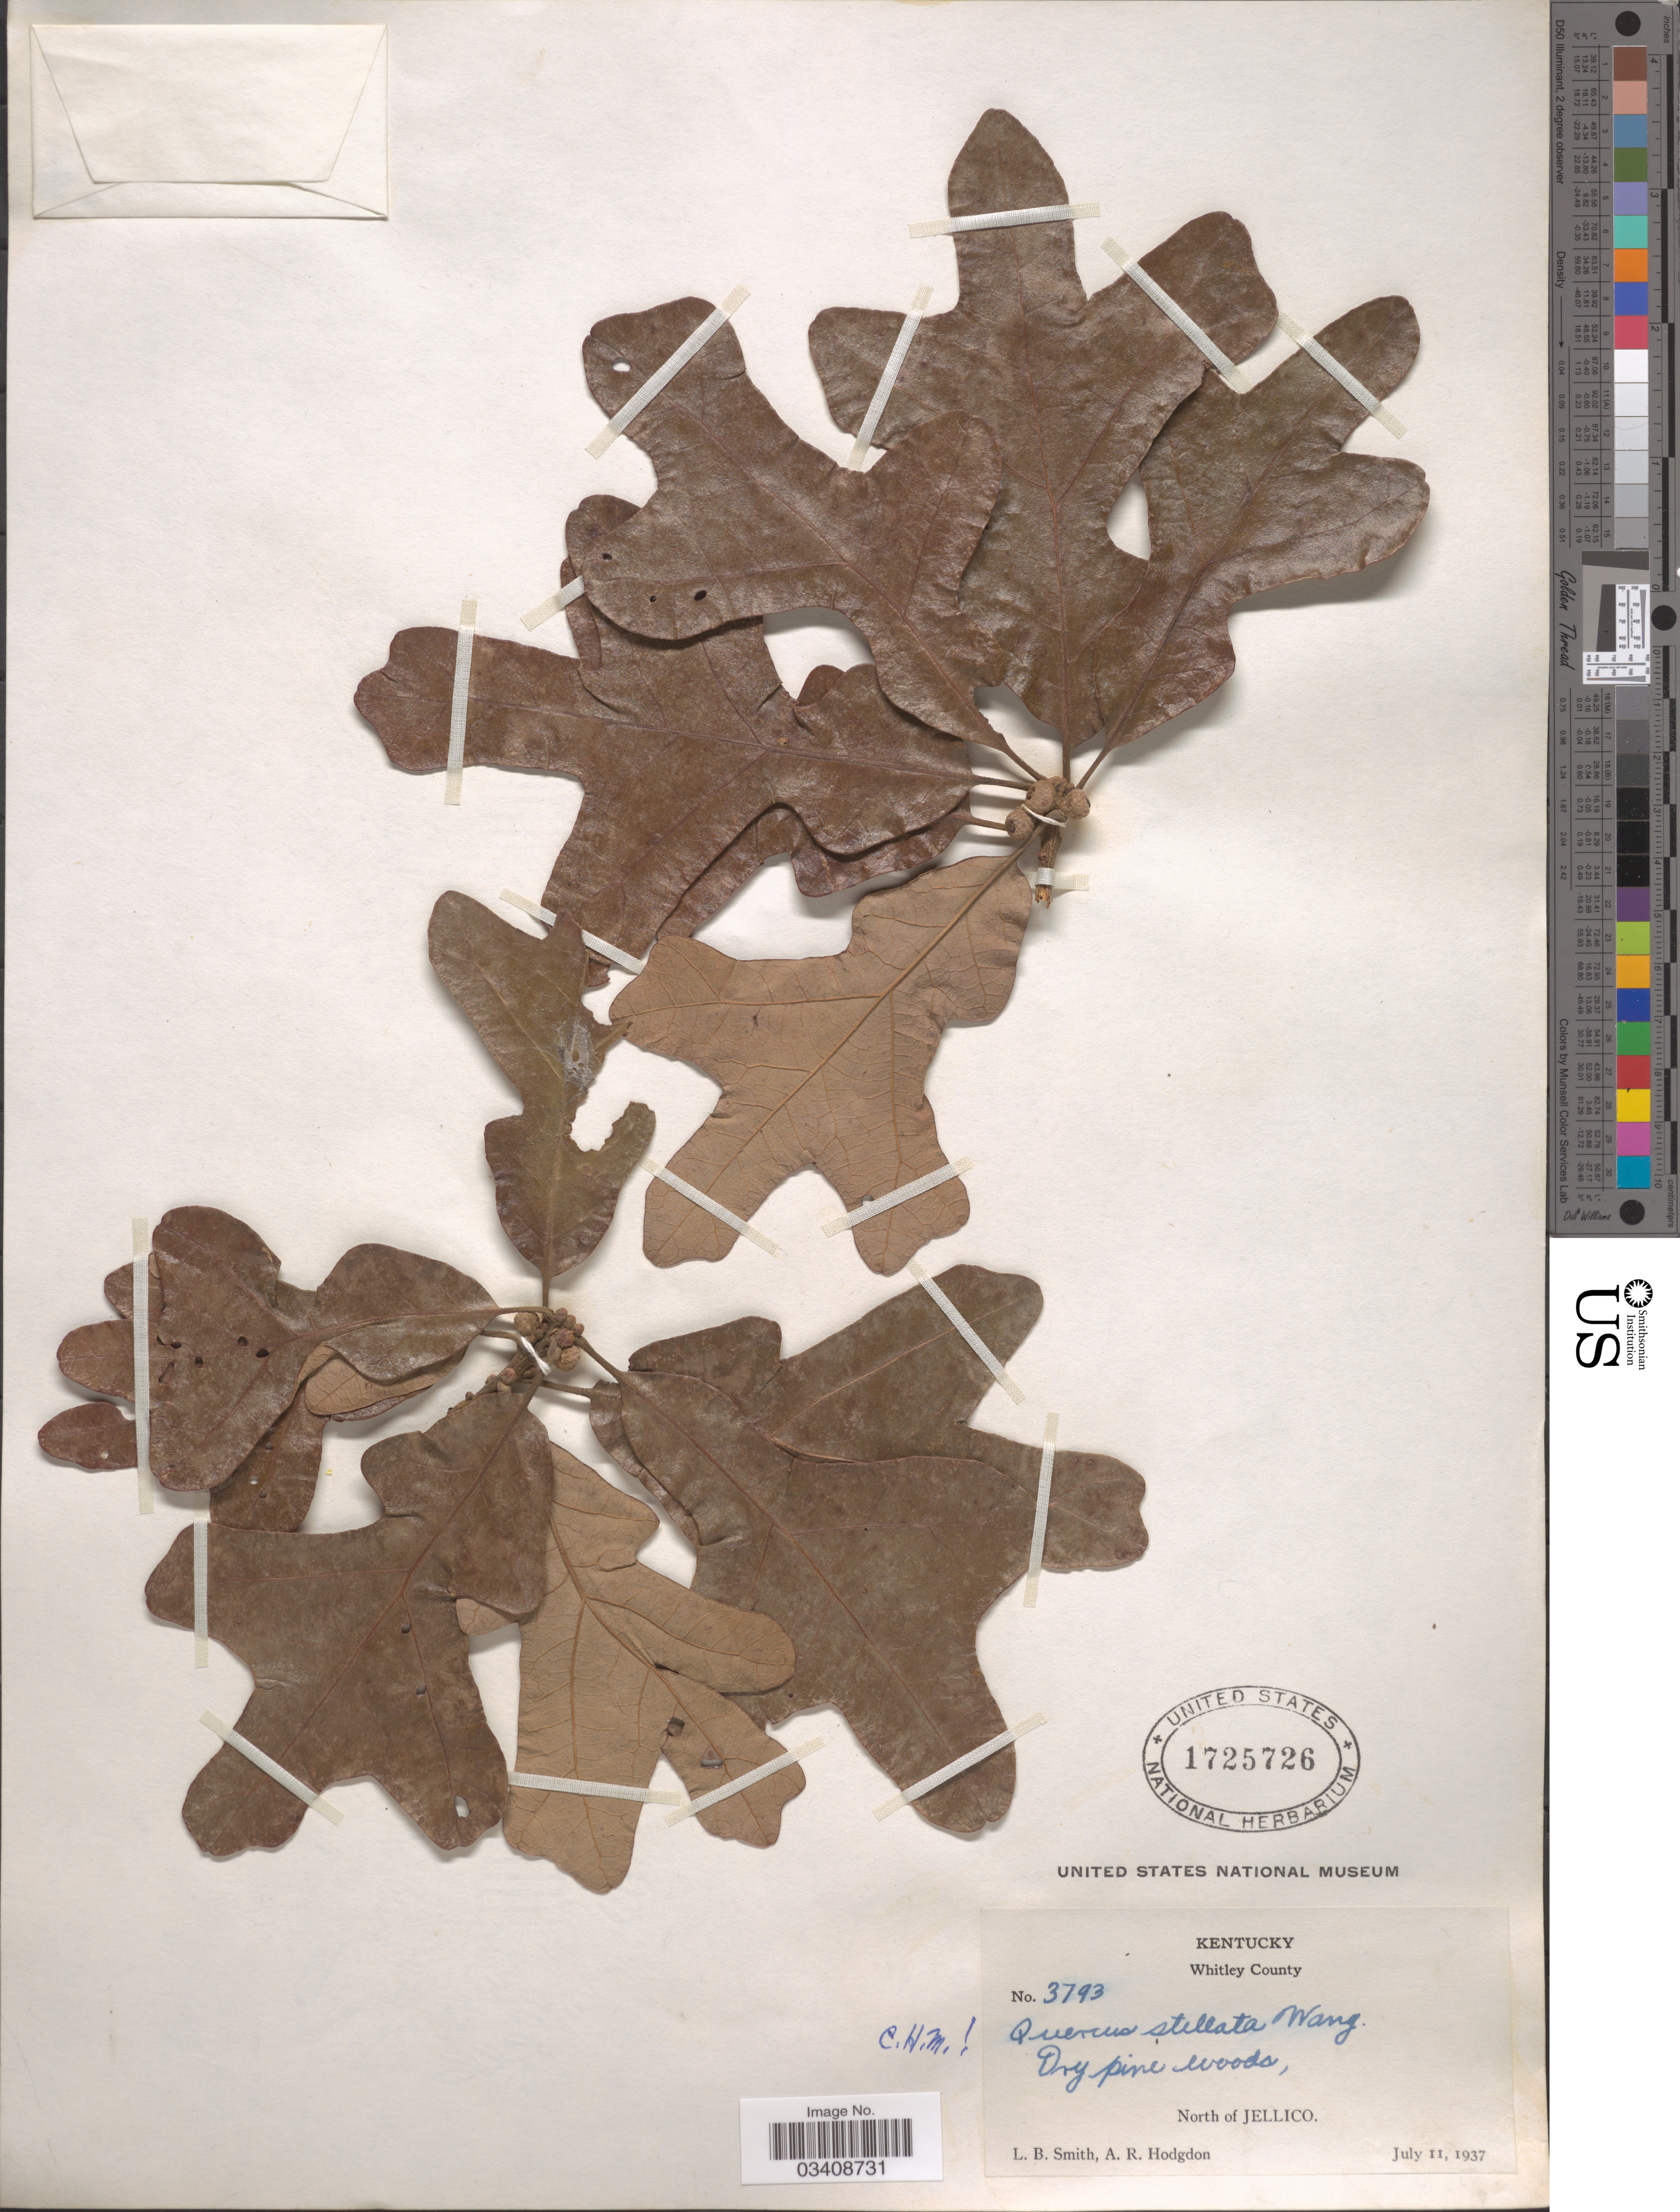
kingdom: Plantae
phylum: Tracheophyta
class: Magnoliopsida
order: Fagales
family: Fagaceae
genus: Quercus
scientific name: Quercus stellata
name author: Wangenh.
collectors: L. Smith & A. Hodgon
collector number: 3793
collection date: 1937-07-11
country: United States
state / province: Kentucky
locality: Whitley County. North of Jellico.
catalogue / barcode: US 1725726